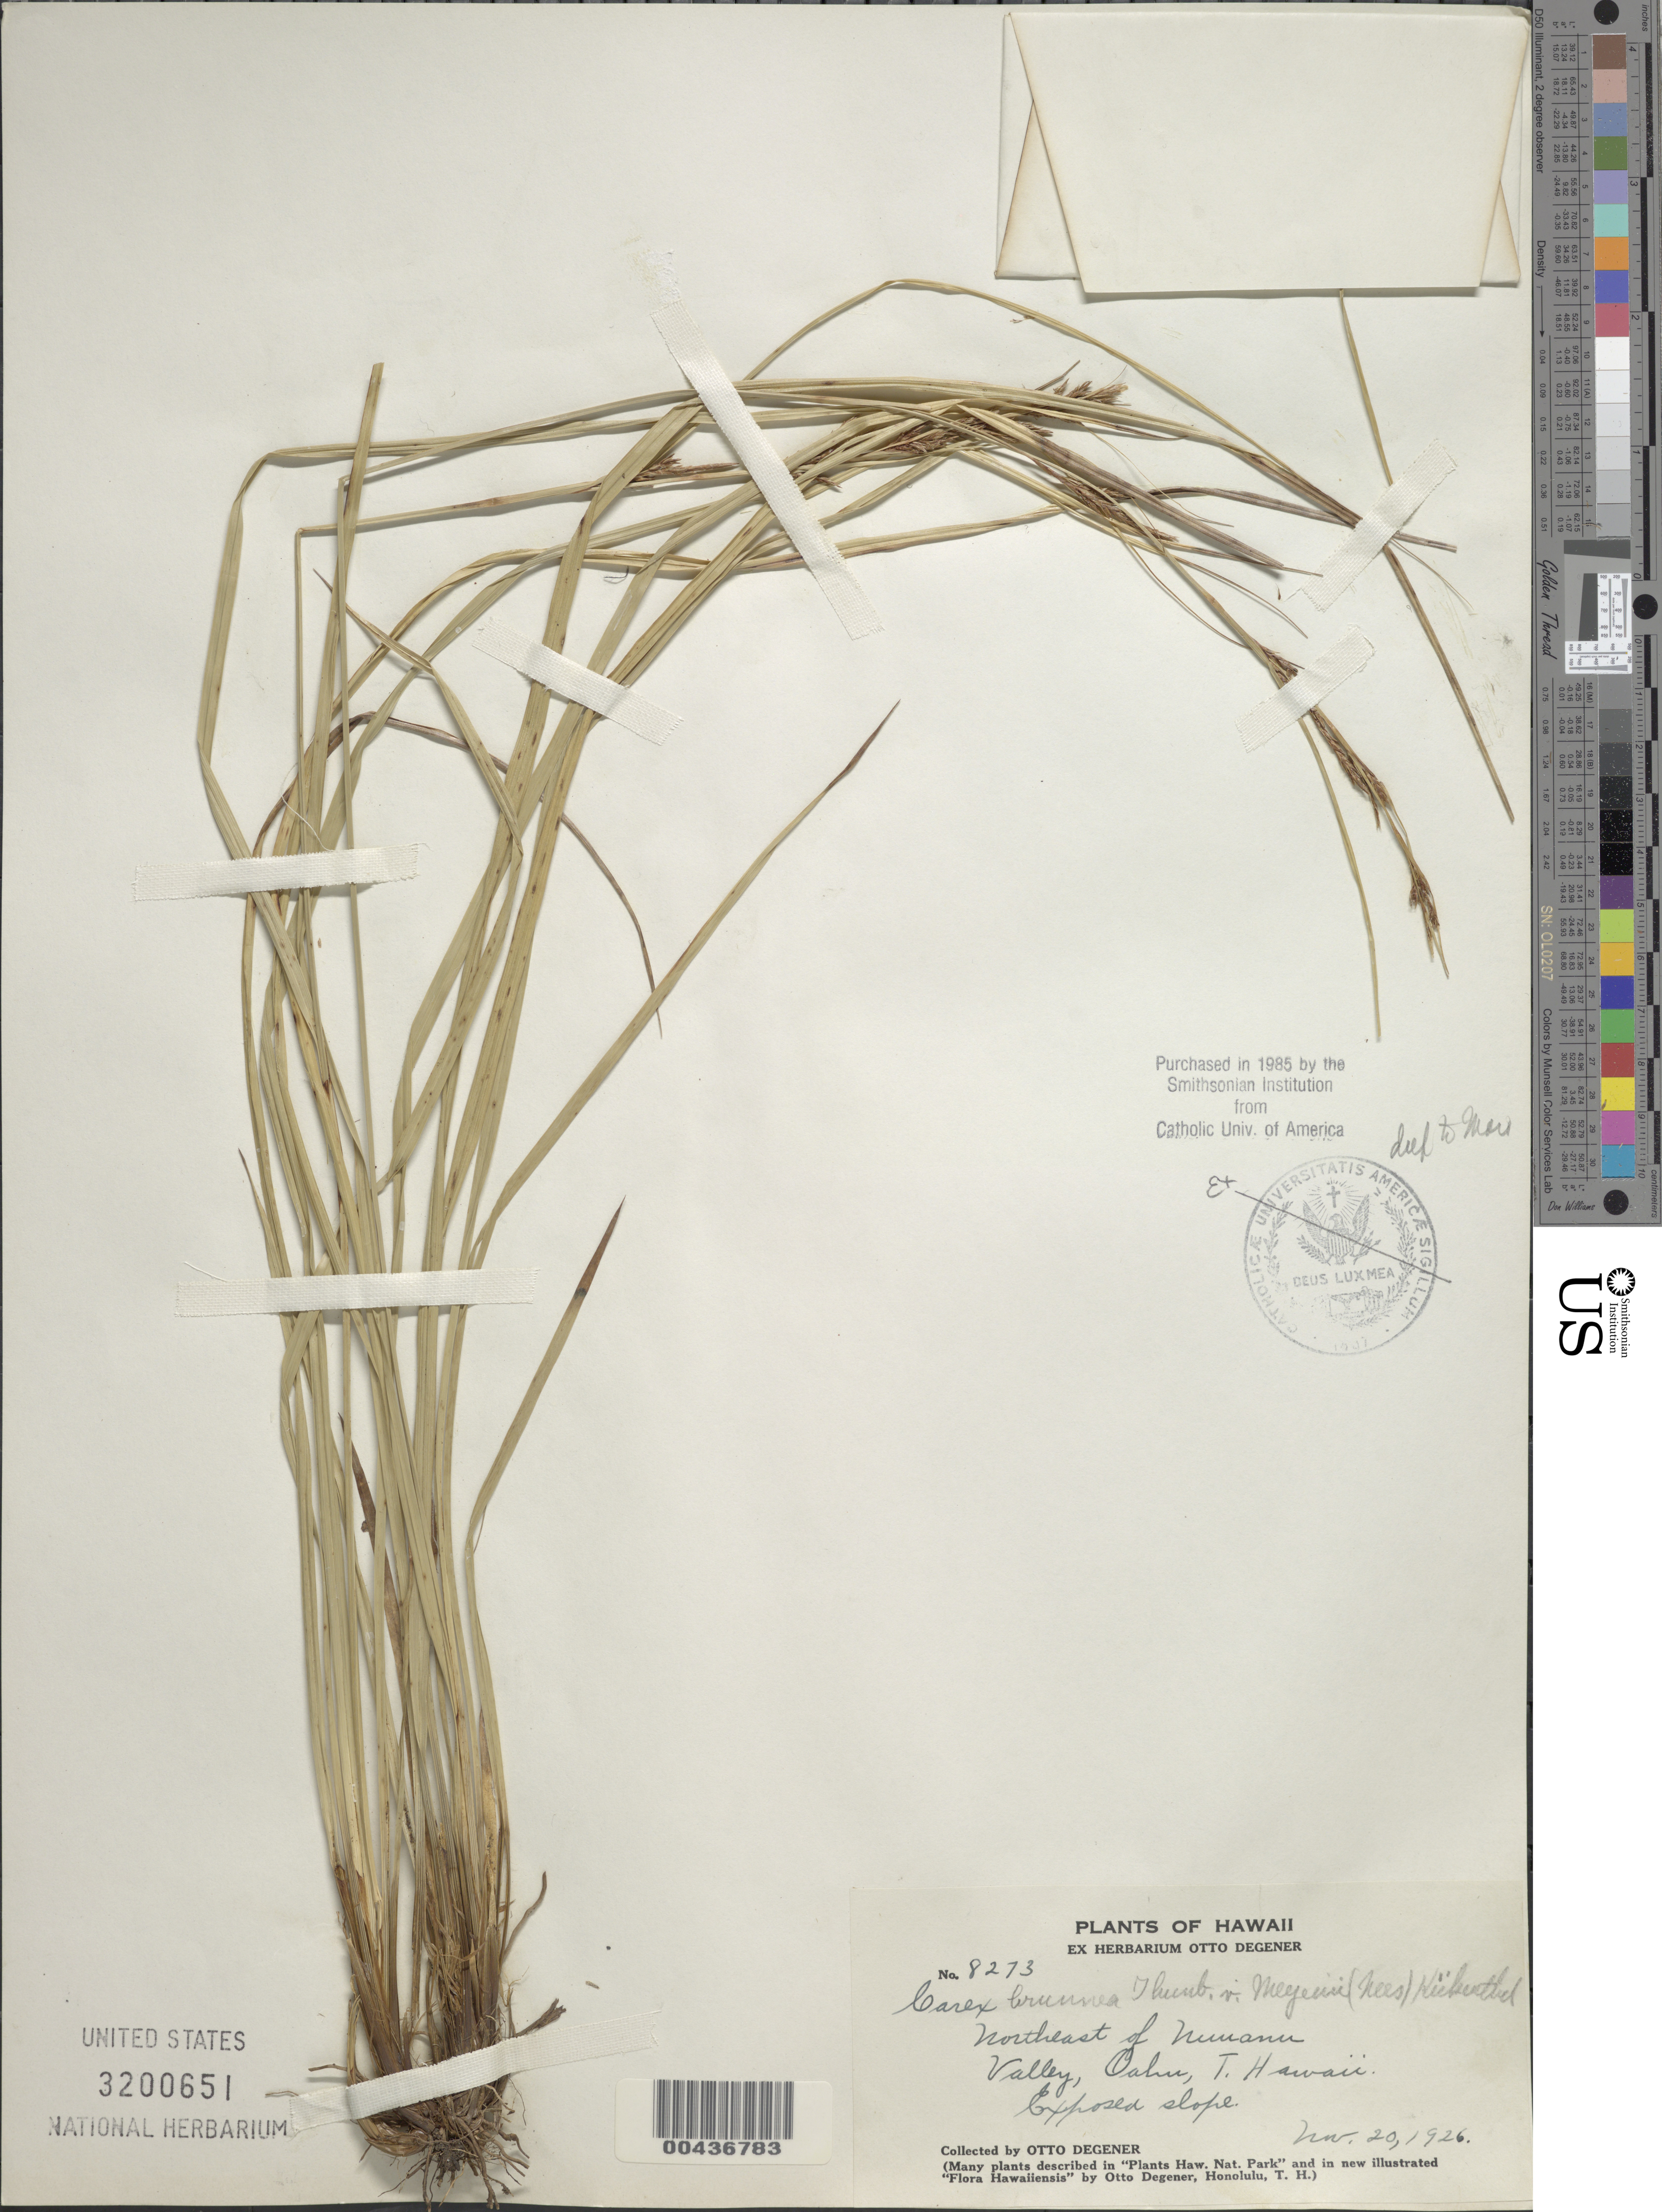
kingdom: Plantae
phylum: Tracheophyta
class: Liliopsida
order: Poales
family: Cyperaceae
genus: Carex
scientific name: Carex meyenii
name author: Nees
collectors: O. Degener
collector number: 8273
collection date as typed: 20 Nov 1926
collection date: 1926-11-20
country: United States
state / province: Hawaii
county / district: Honolulu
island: Oahu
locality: Northeast of Nuuanu Valley, Oahu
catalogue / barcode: US 3200651